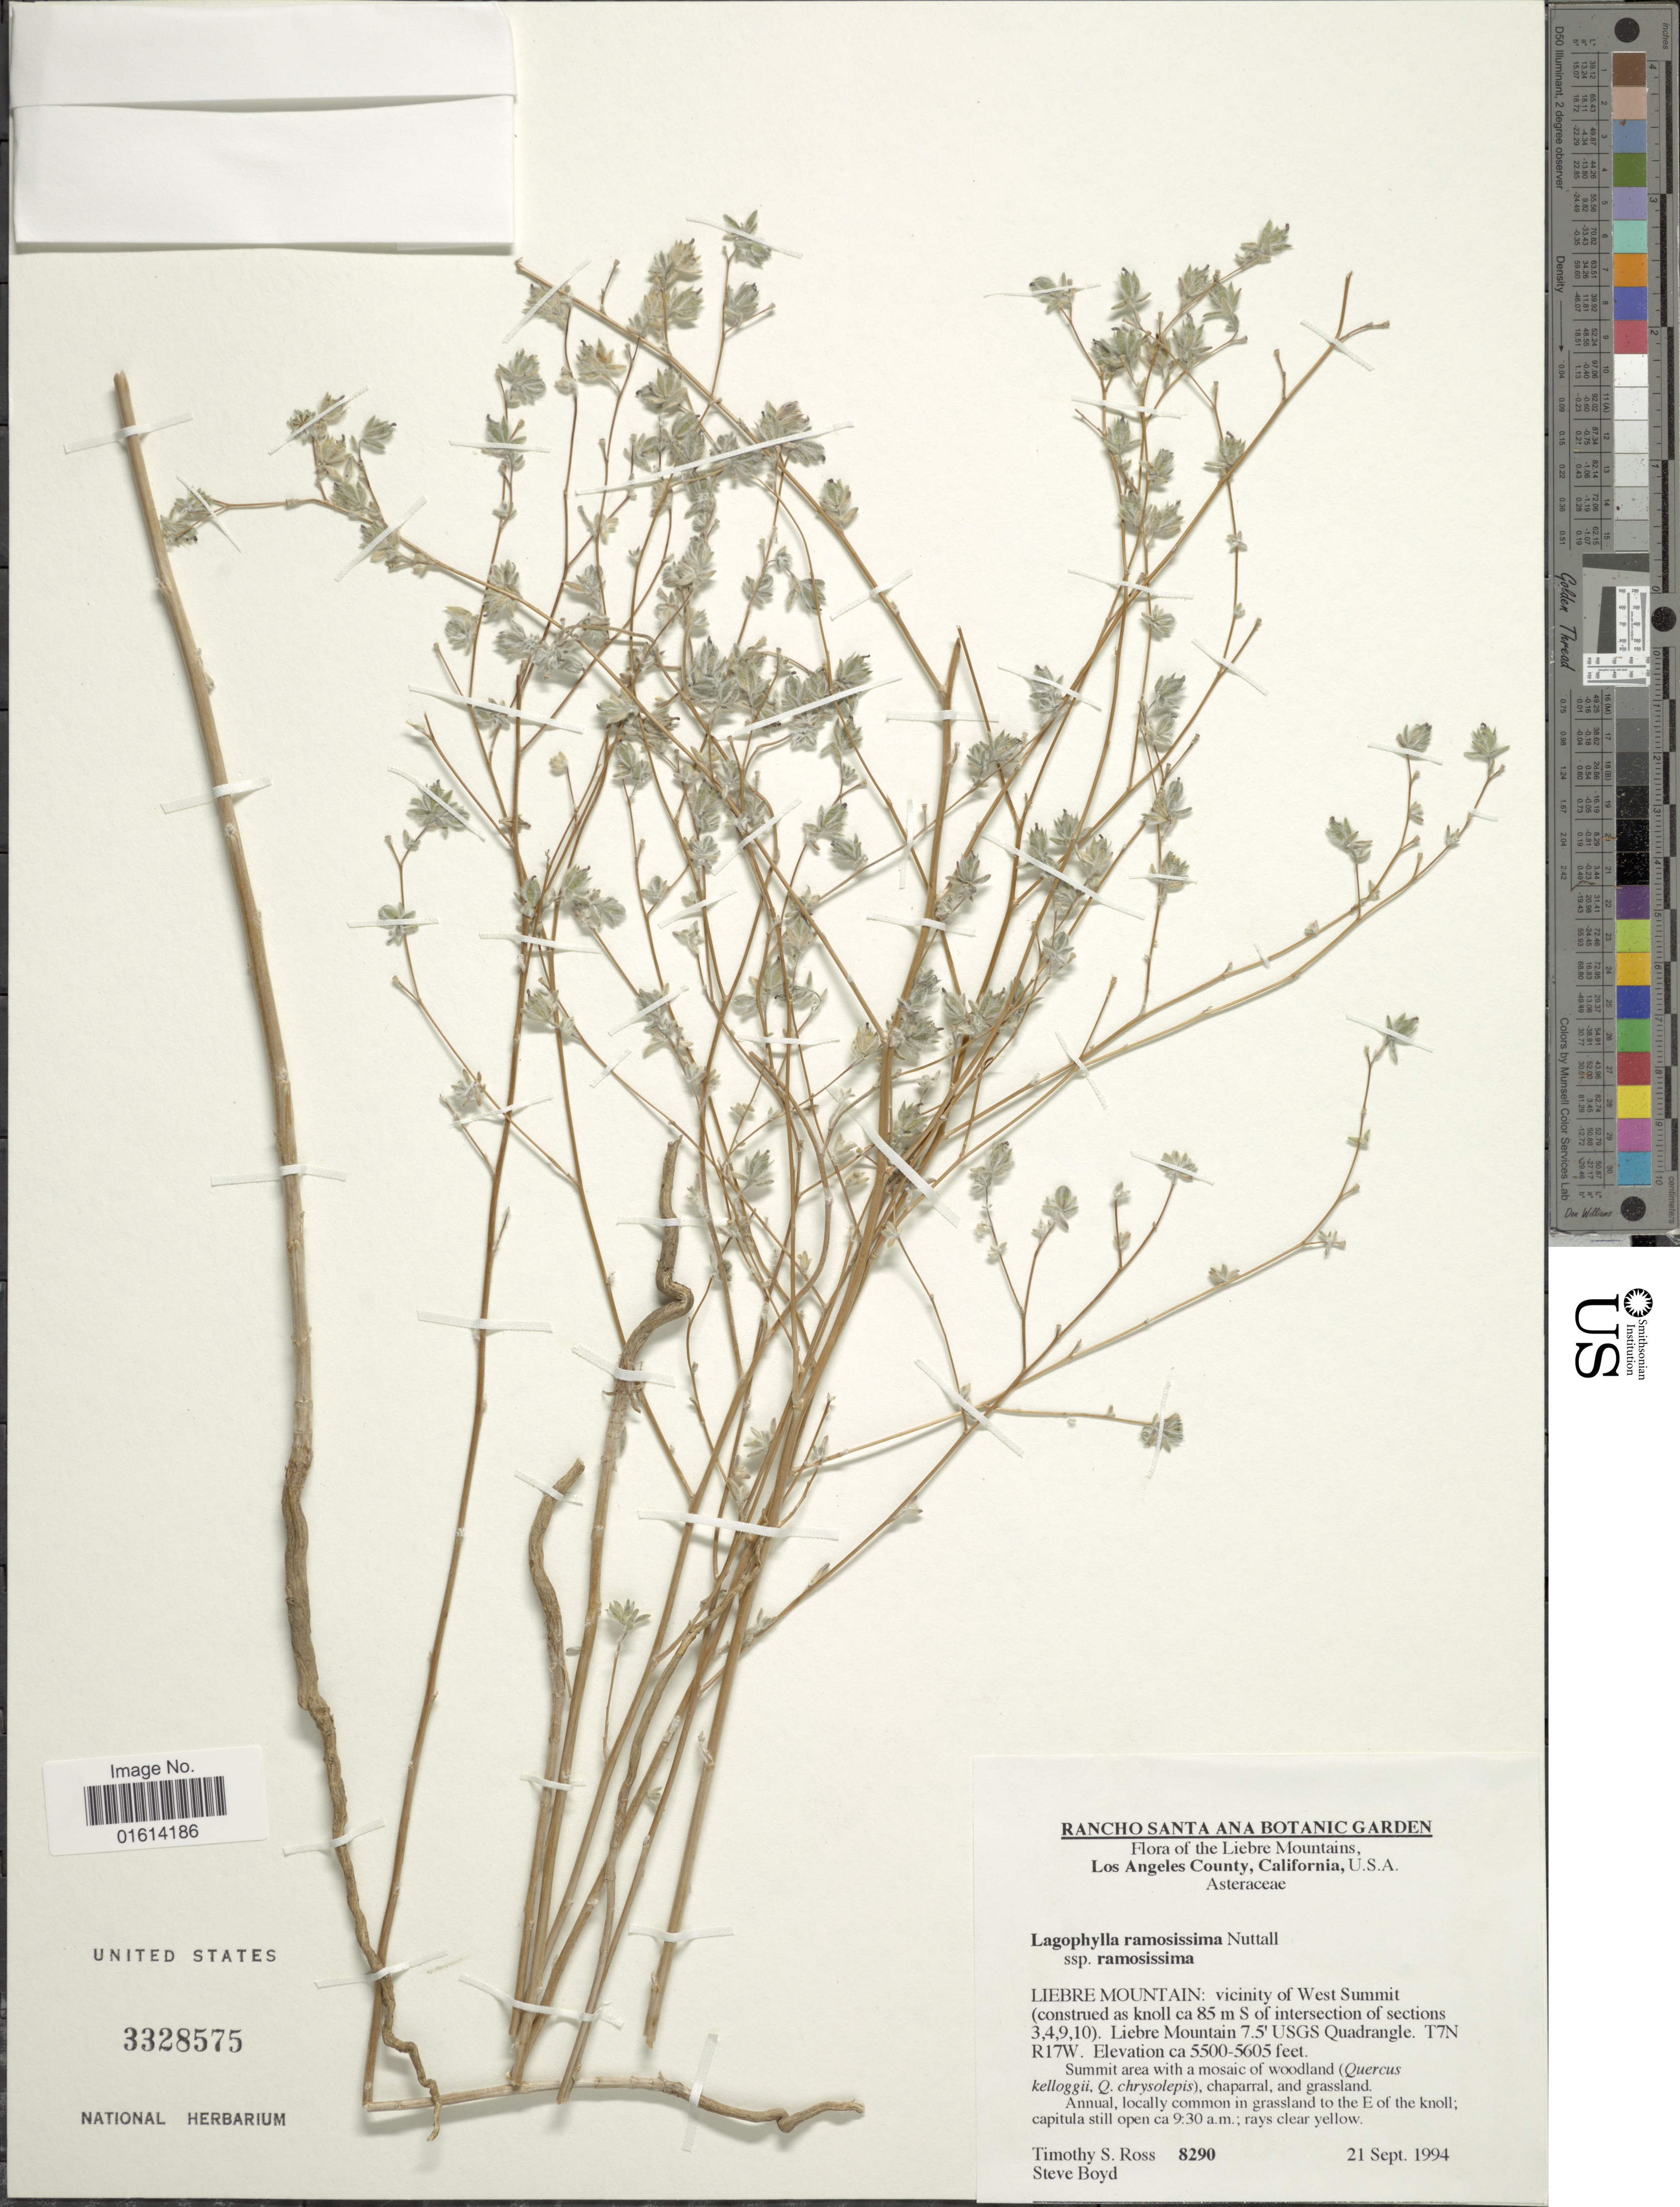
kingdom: Plantae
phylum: Tracheophyta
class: Magnoliopsida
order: Asterales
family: Asteraceae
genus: Lagophylla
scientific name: Lagophylla ramosissima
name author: Nutt.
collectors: T. Ross & S. Boyd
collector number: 8290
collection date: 1994-09-21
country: United States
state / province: California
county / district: Los Angeles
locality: Los Angeles County, U. S. A., Liebre Mountain, vicinity of West Summit (construed as knoll ca 85 m S of intersection of sections 3,4,9,10), Liebre Mountain 7.5' USGS Quadrangle, T7N R17W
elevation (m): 1676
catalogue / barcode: US 3328575